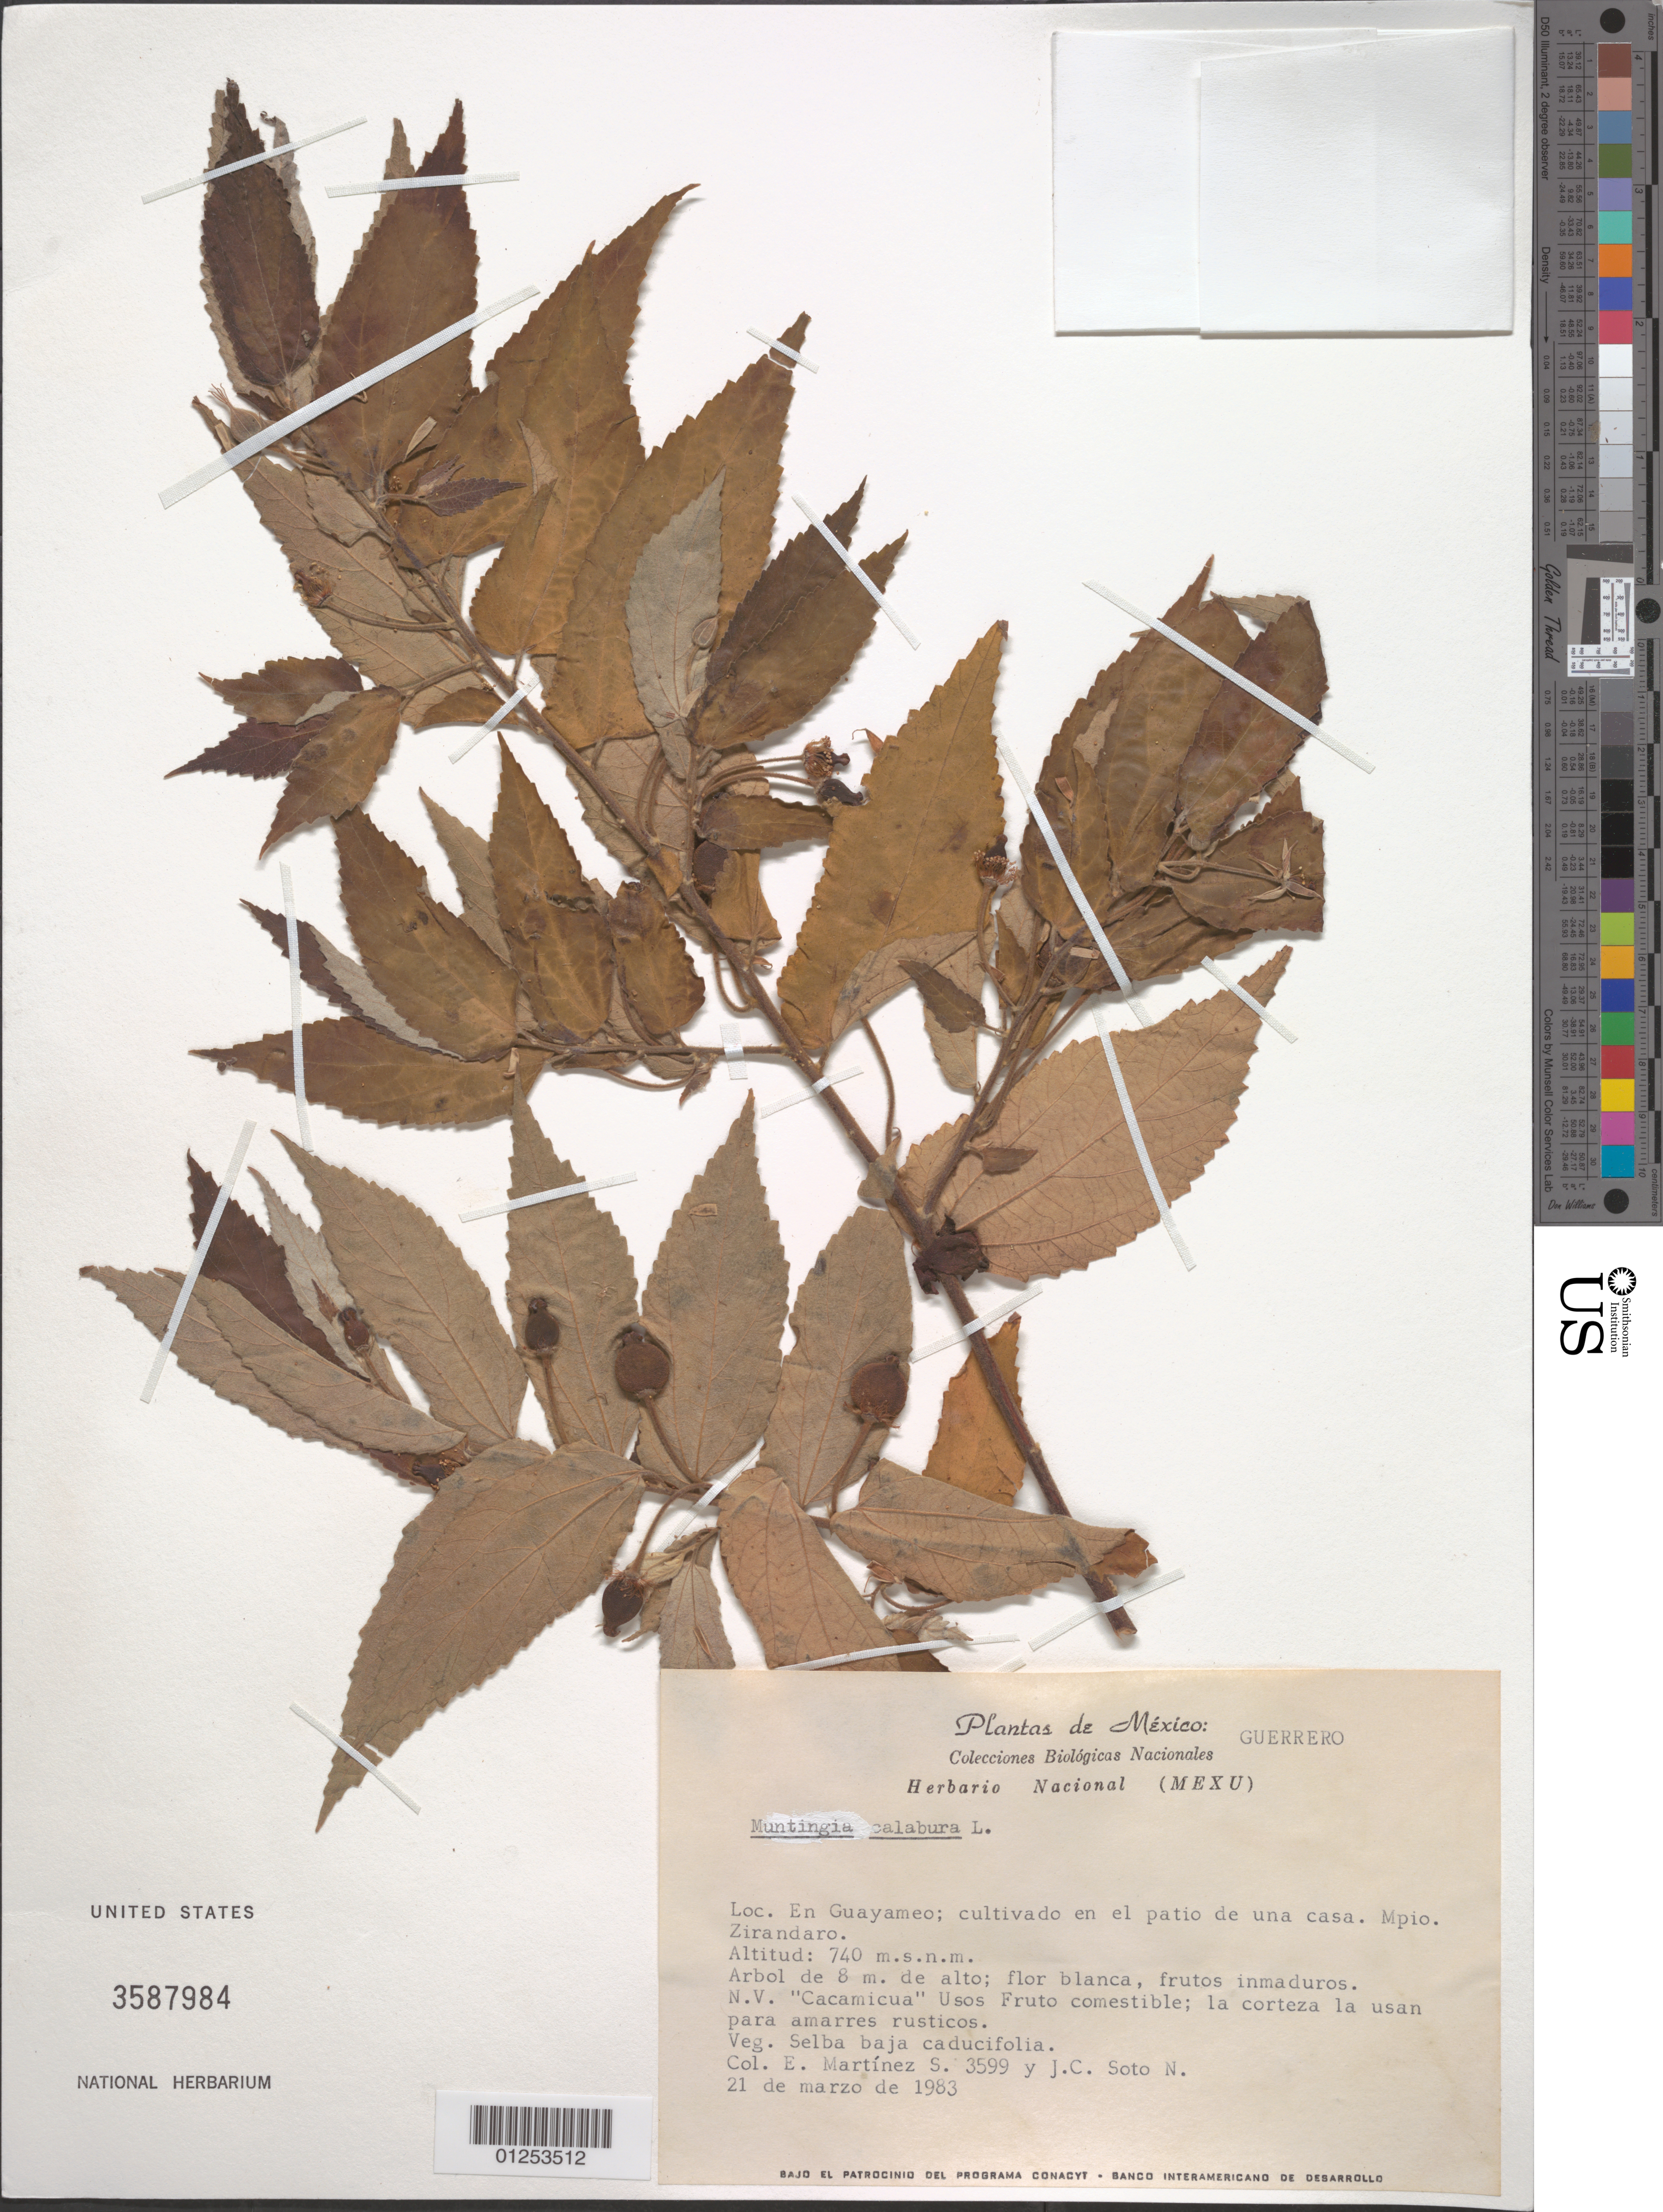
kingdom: Plantae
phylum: Tracheophyta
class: Magnoliopsida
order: Malvales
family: Muntingiaceae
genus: Muntingia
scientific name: Muntingia calabura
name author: L.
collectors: C. E. Martinez S. & J. Soto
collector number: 3599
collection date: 1983-03-21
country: Mexico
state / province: Guerrero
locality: En Guayaneo. Cultivado en el patio de una casa. Mpio. Zirandaro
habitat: Selba baja caducifolia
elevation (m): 740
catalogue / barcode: US 3587984